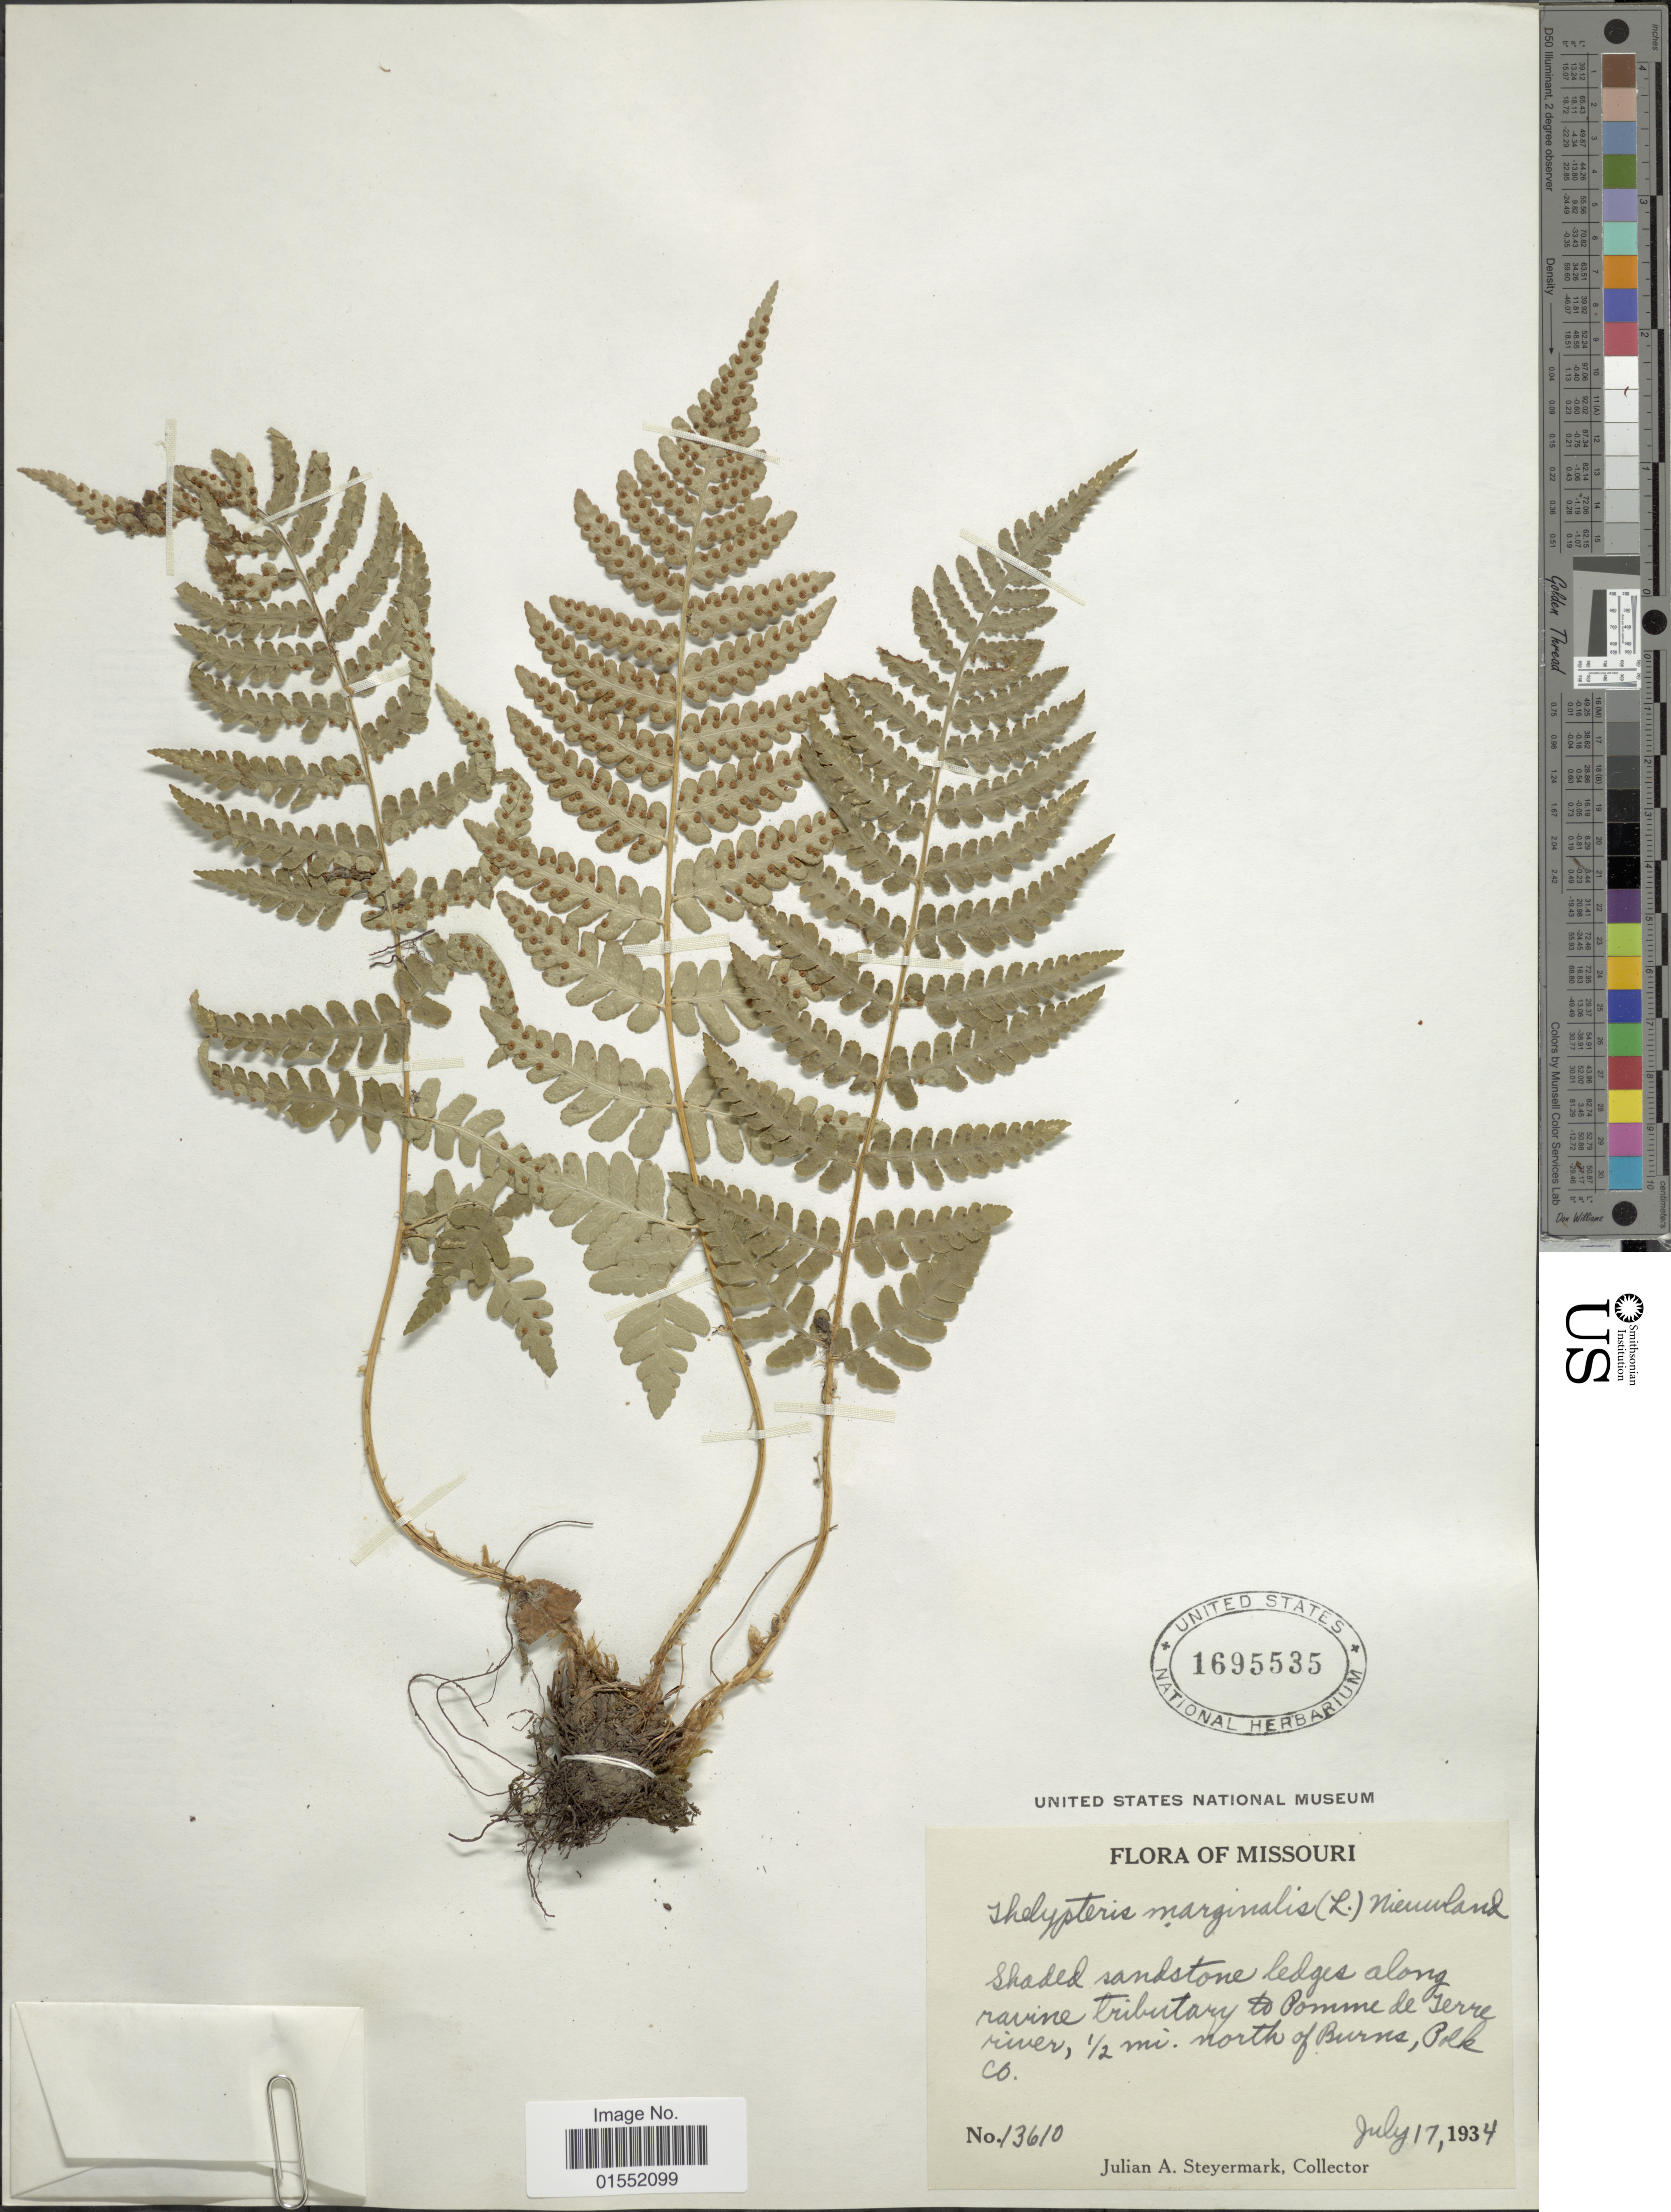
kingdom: Plantae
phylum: Tracheophyta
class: Polypodiopsida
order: Polypodiales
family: Dryopteridaceae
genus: Dryopteris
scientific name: Dryopteris marginalis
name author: (L.) A. Gray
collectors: J. Steyermark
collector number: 13610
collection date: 1934-07-17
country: United States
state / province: Missouri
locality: Shaded sandstone ledges along ravine tributary to Pomme de Terre river, ½ mi. north of Burns, Polk Co.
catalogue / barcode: US 1695535